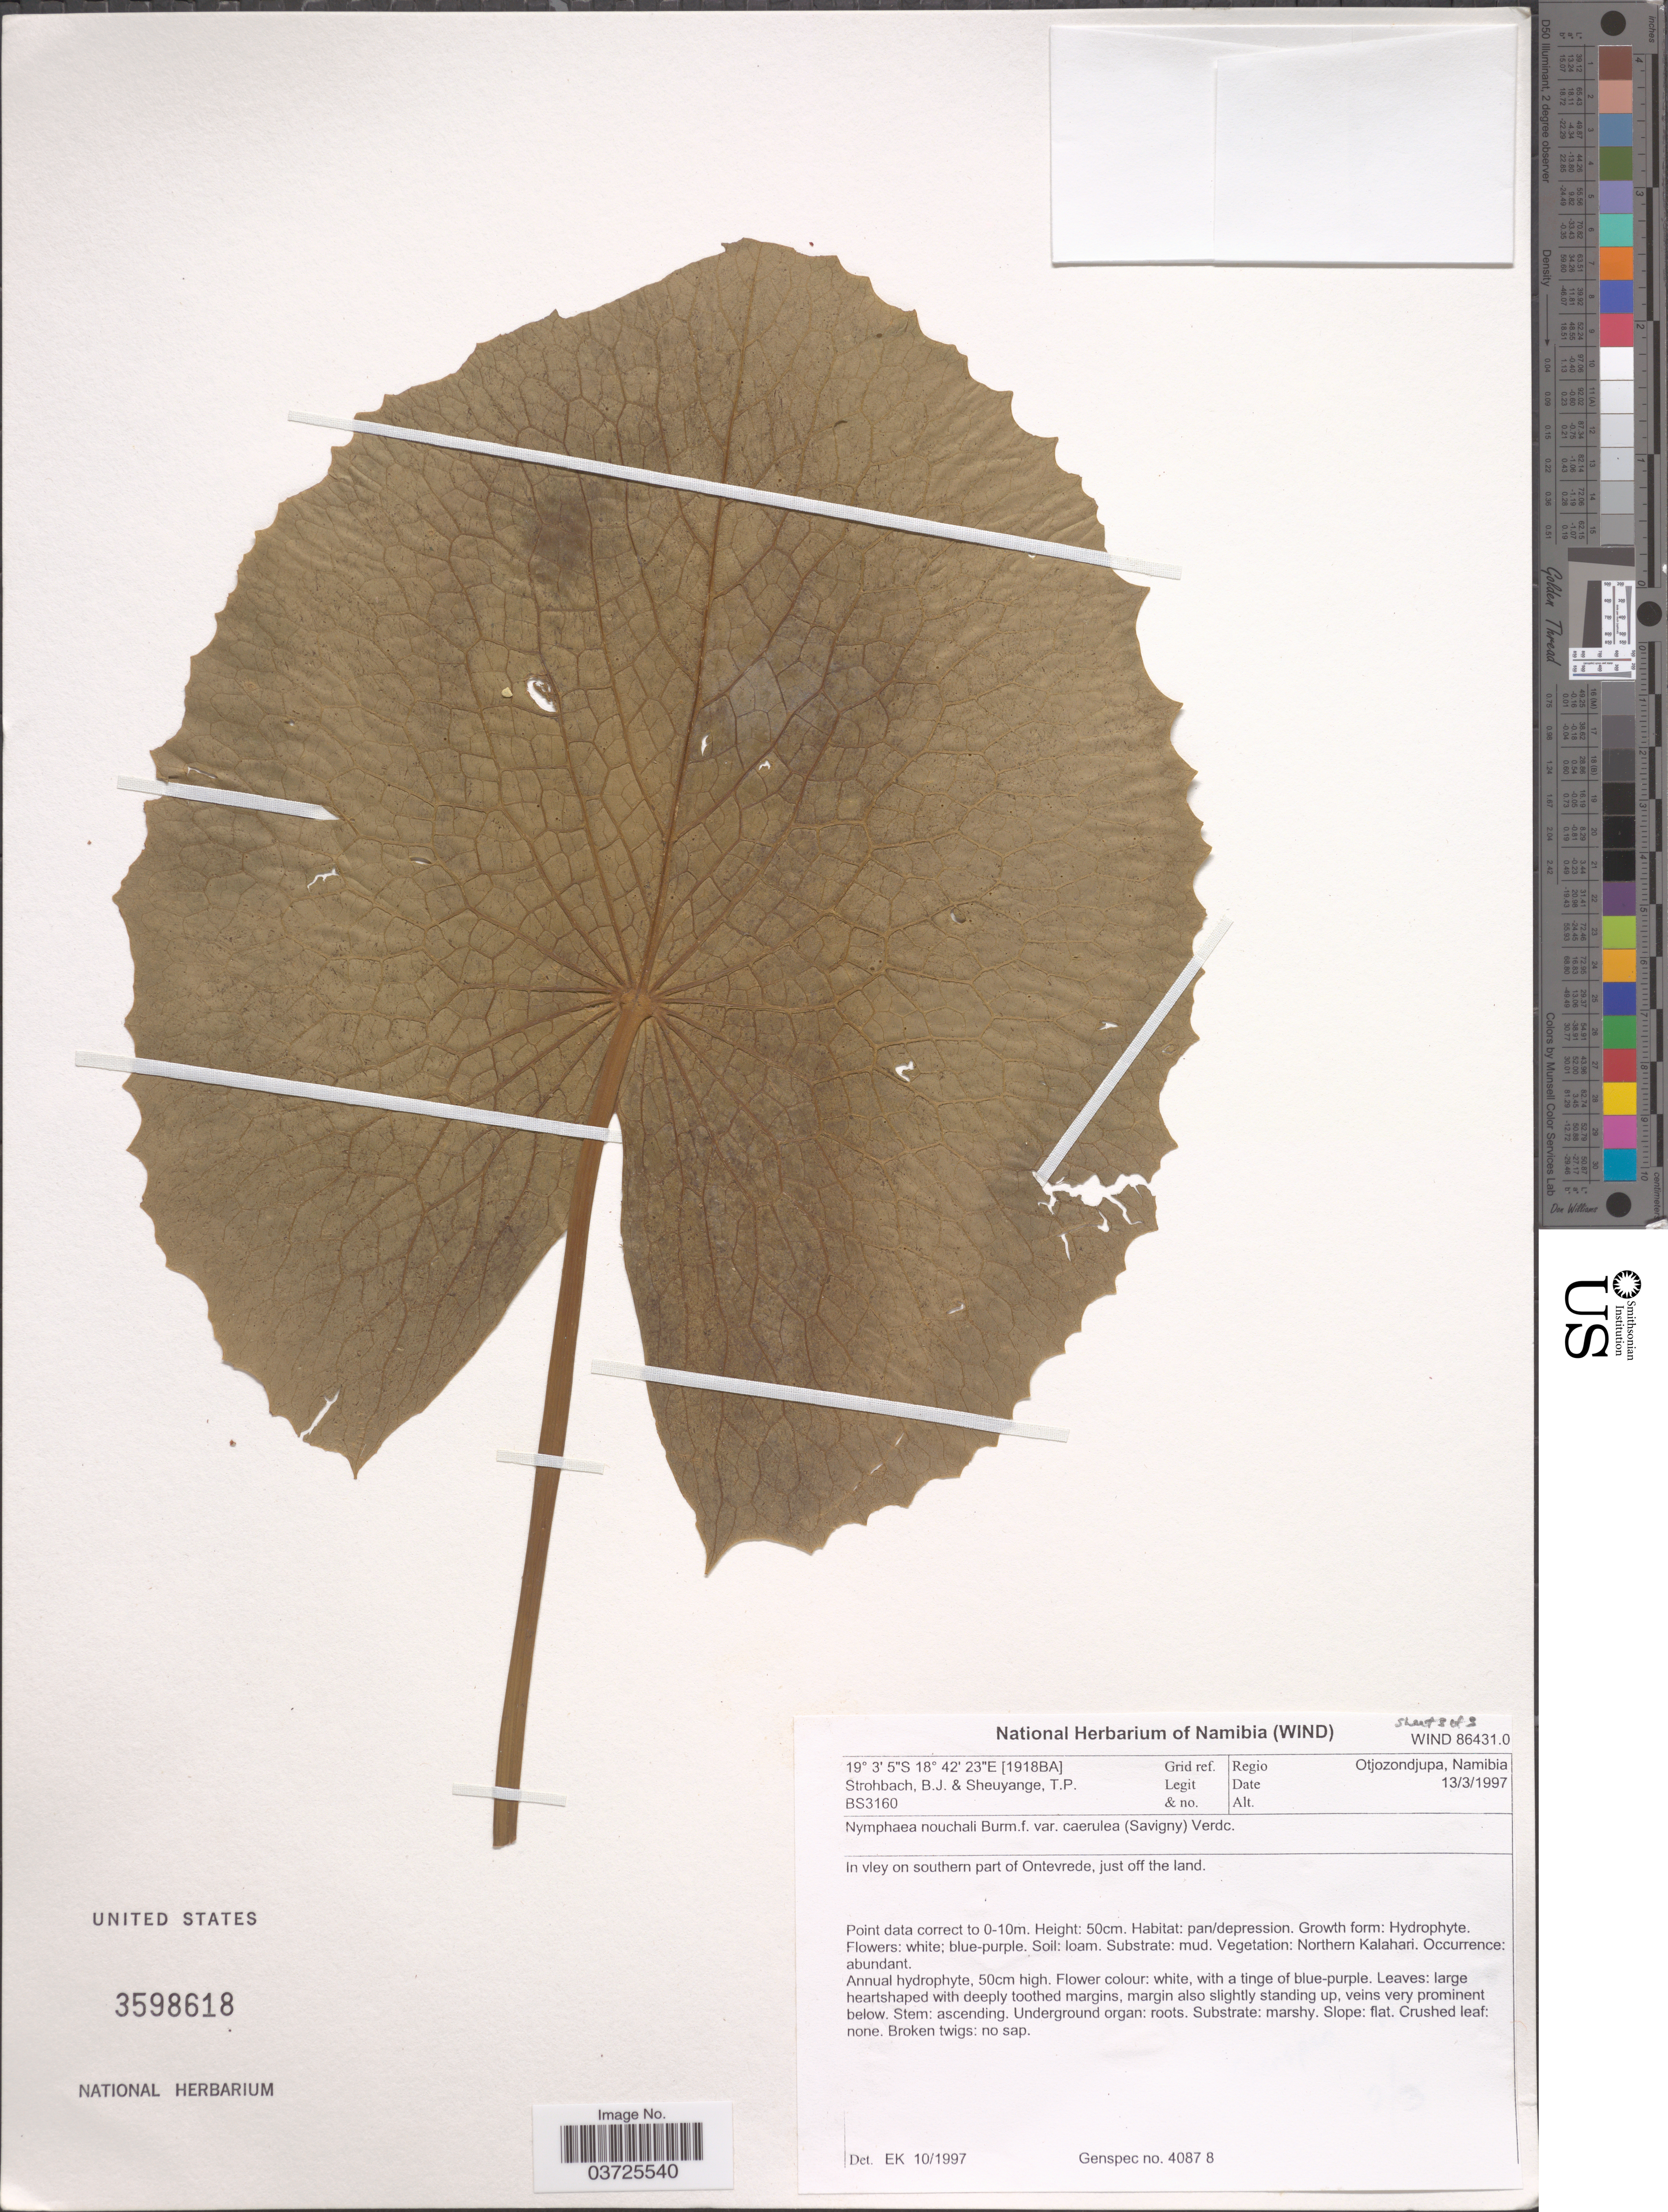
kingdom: Plantae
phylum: Tracheophyta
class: Magnoliopsida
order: Nymphaeales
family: Nymphaeaceae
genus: Nymphaea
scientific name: Nymphaea nouchali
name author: Burm. f.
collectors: B. Strohbach & T. Sheuyange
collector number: BS1360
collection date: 1997-03-13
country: Namibia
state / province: Otjozondjupa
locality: [1918BA] Grid ref., Regio Otjozondjupa, Namibia. In vley on southern part of Ontevrede, just off the land.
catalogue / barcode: US 3598618